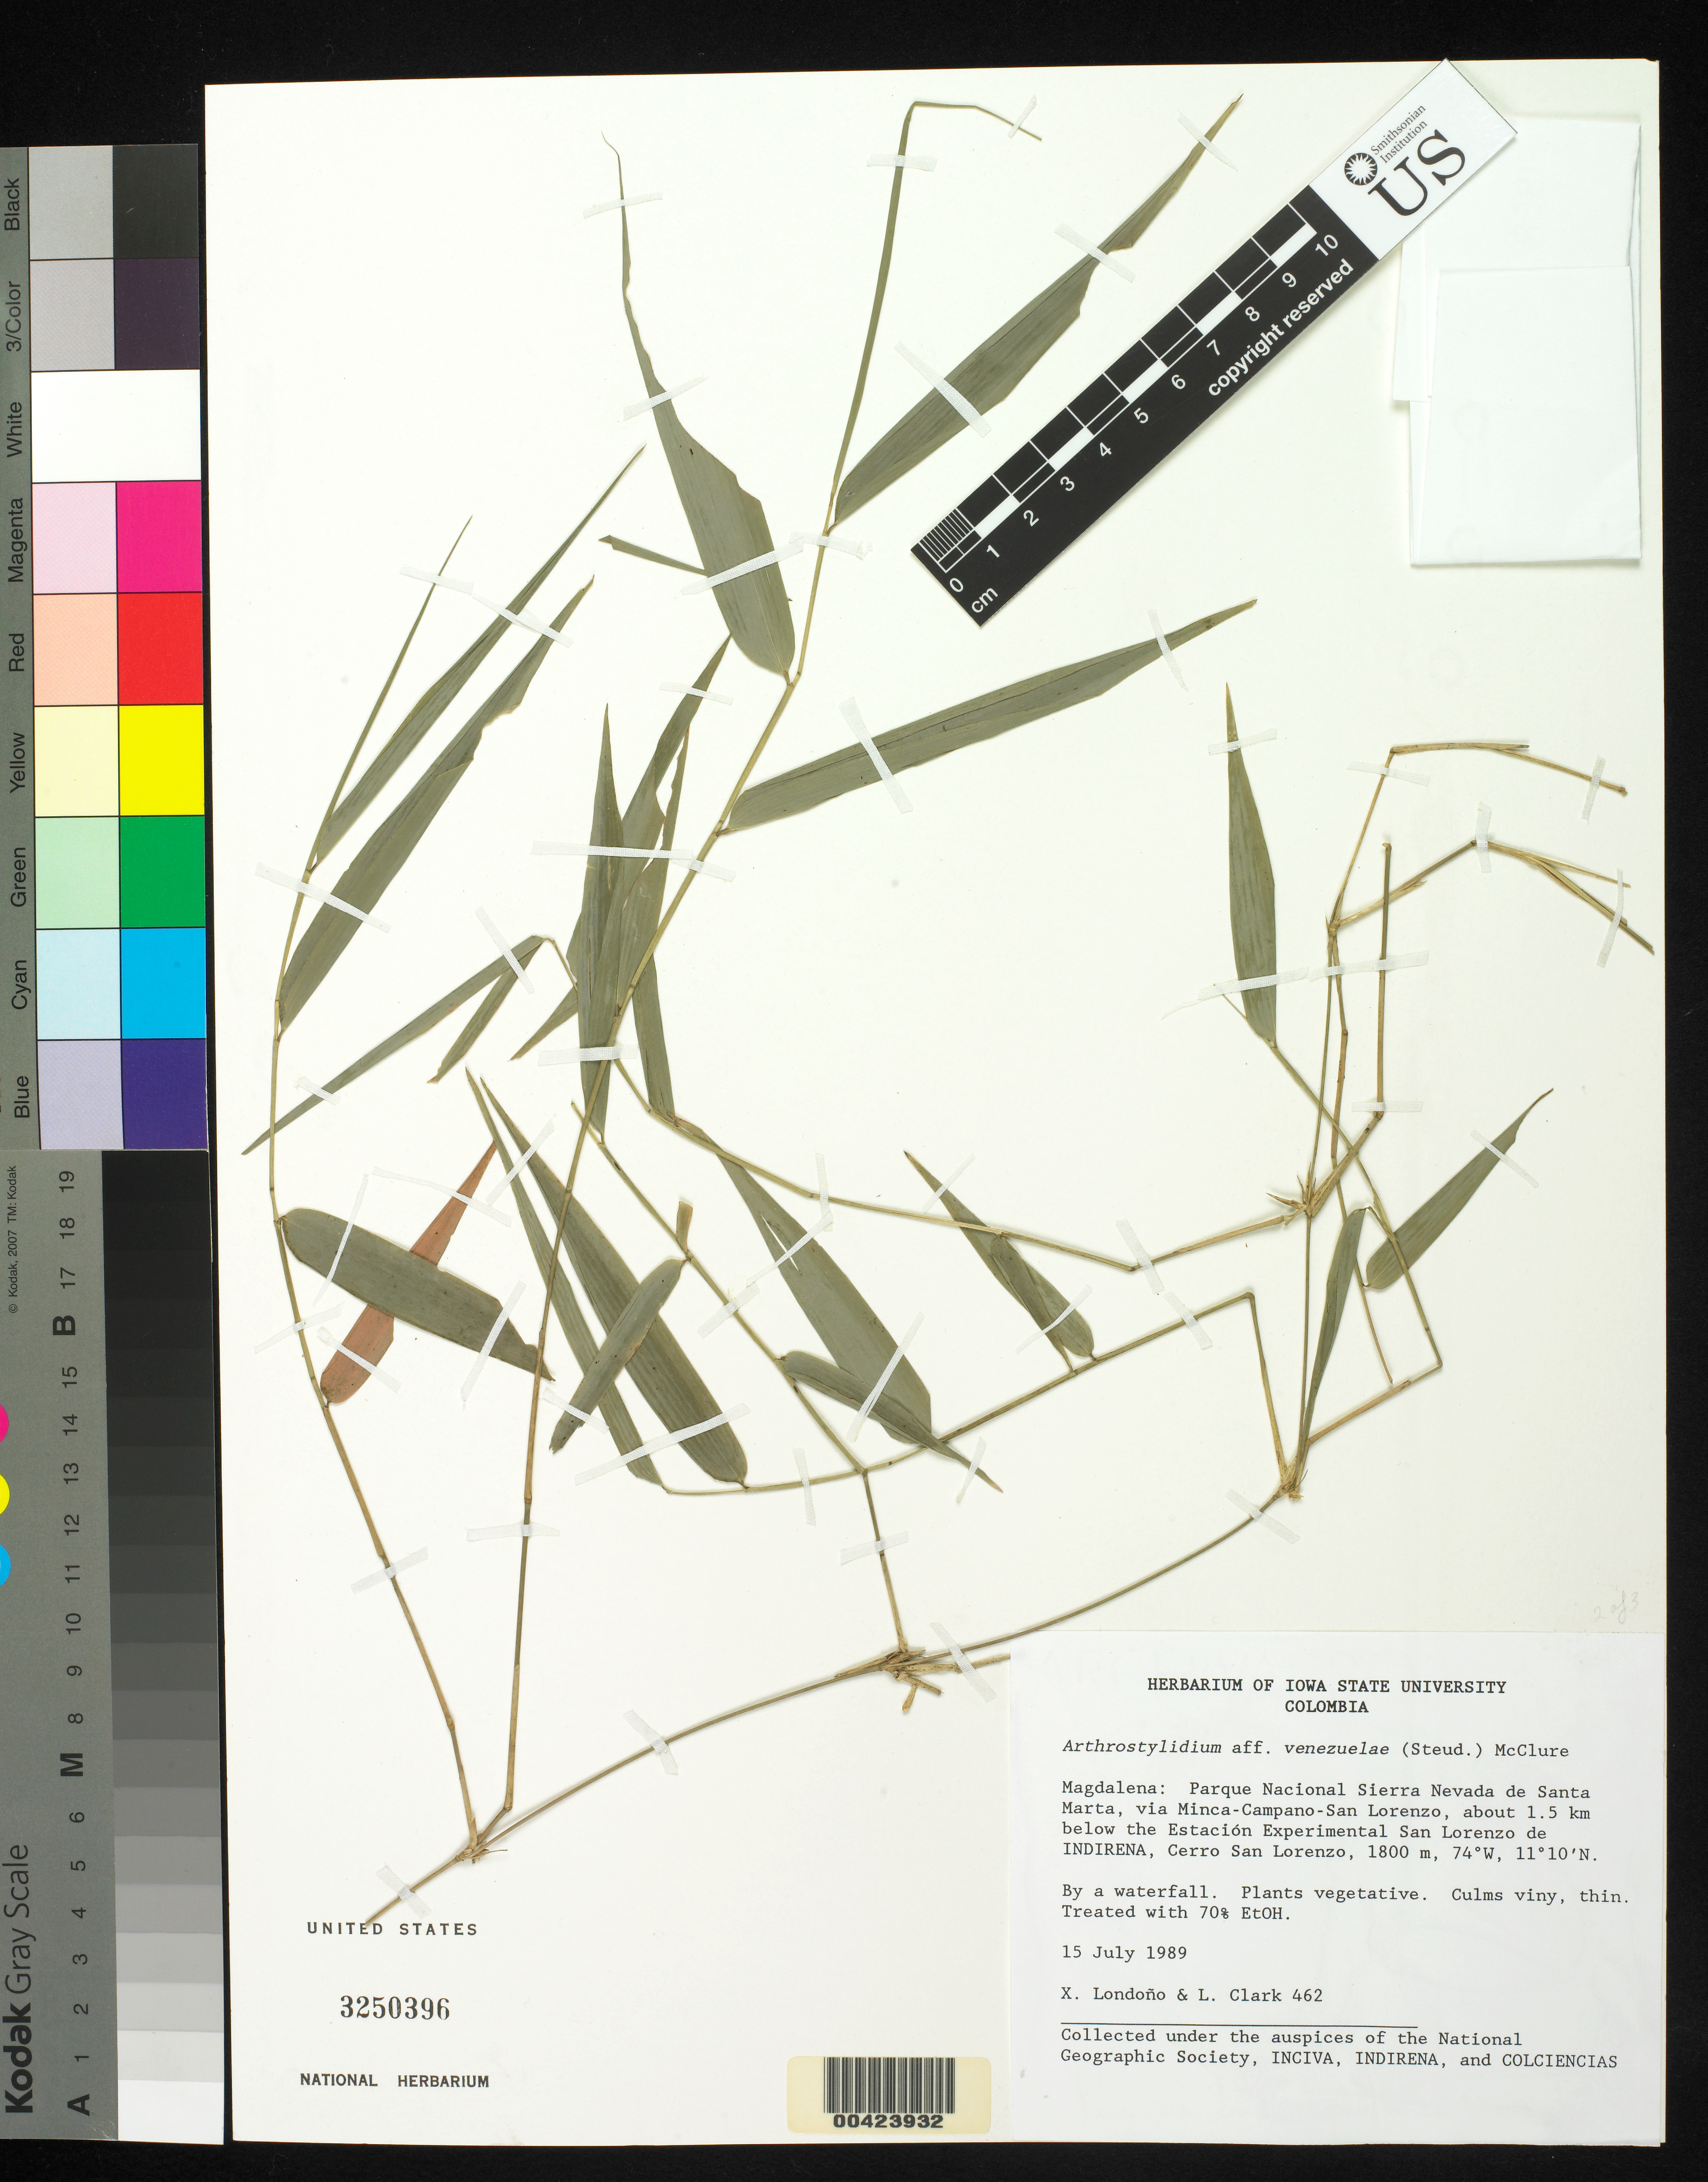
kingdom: Plantae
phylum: Tracheophyta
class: Liliopsida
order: Poales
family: Poaceae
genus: Arthrostylidium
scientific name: Arthrostylidium venezuelae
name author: (Steud.) McClure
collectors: X. Londoño & L. G. Clark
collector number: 462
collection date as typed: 15 Jul 1989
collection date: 1989-07-15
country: Colombia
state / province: Magdalena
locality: Parque Nacional Sierra Nevada de Santa Marta; via minca - campano - San Lorenzo; Cerro San Lorenzo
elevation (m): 1800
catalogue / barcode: US 3250396